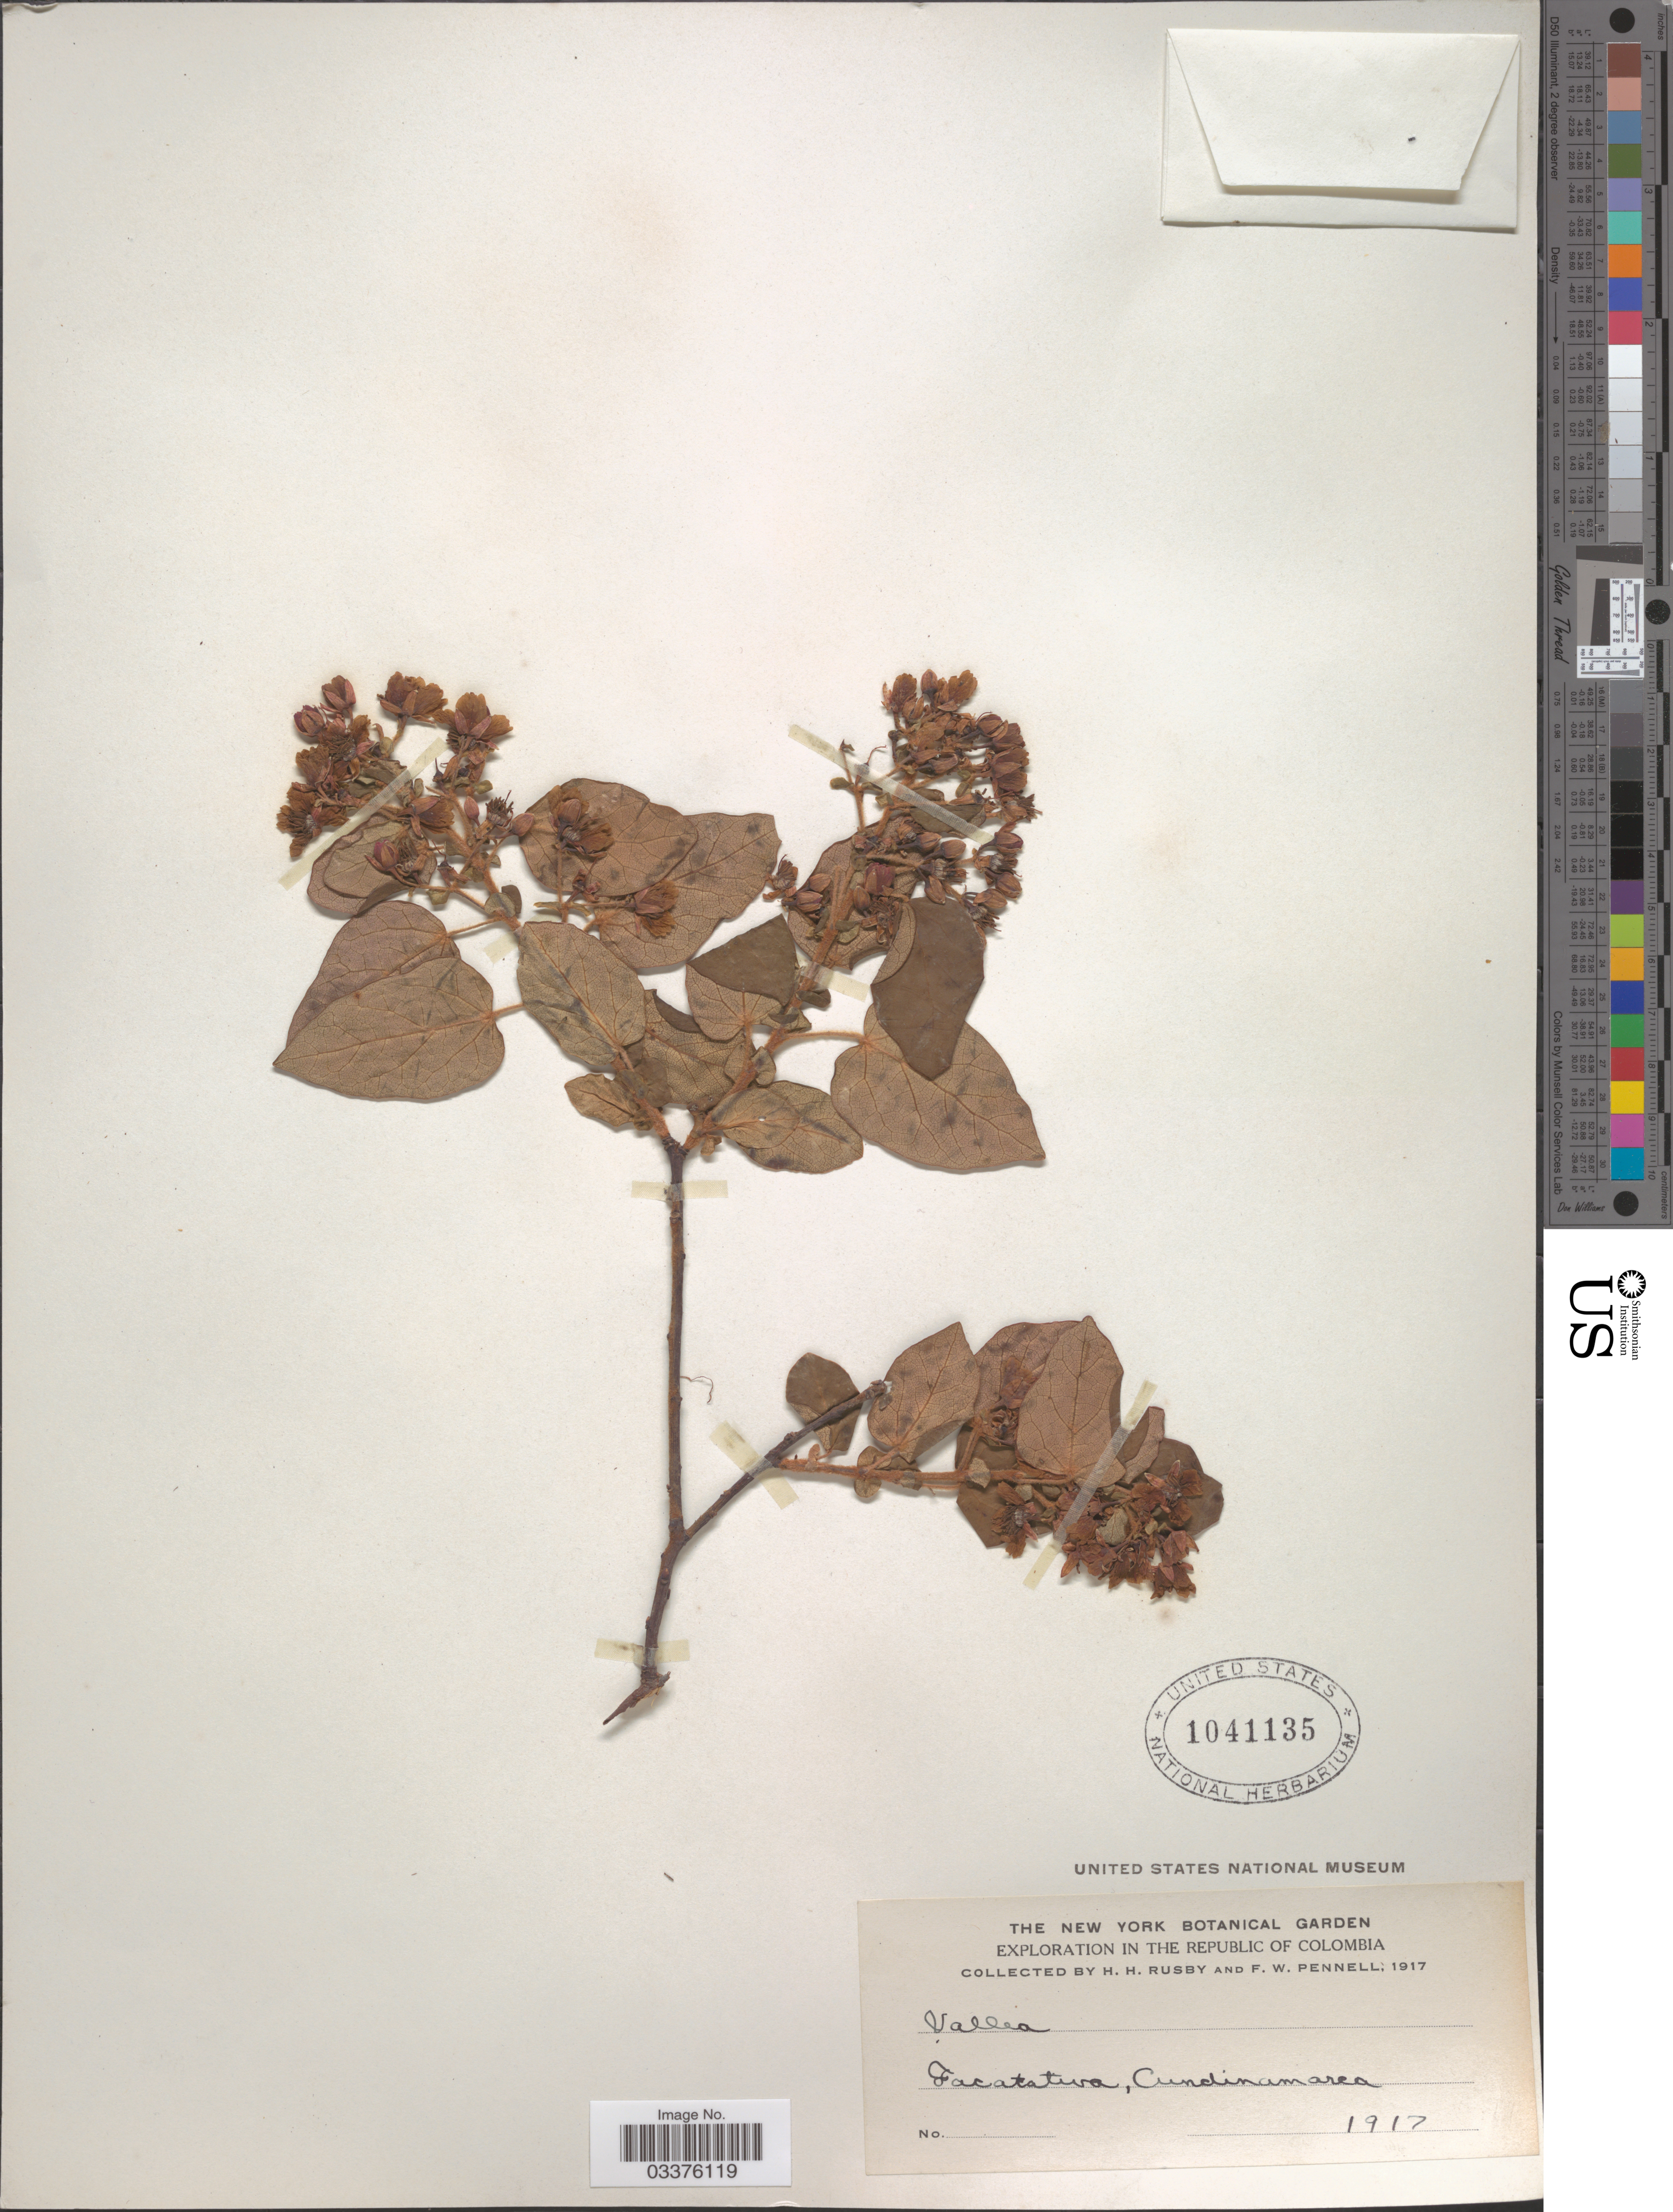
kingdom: Plantae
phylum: Tracheophyta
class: Magnoliopsida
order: Oxalidales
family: Elaeocarpaceae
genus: Vallea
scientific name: Vallea stipularis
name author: L. f.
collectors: H. H. Rusby & F. W. Pennell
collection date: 1917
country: Colombia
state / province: Cundinamarca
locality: Facatativa.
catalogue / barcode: US 1041135